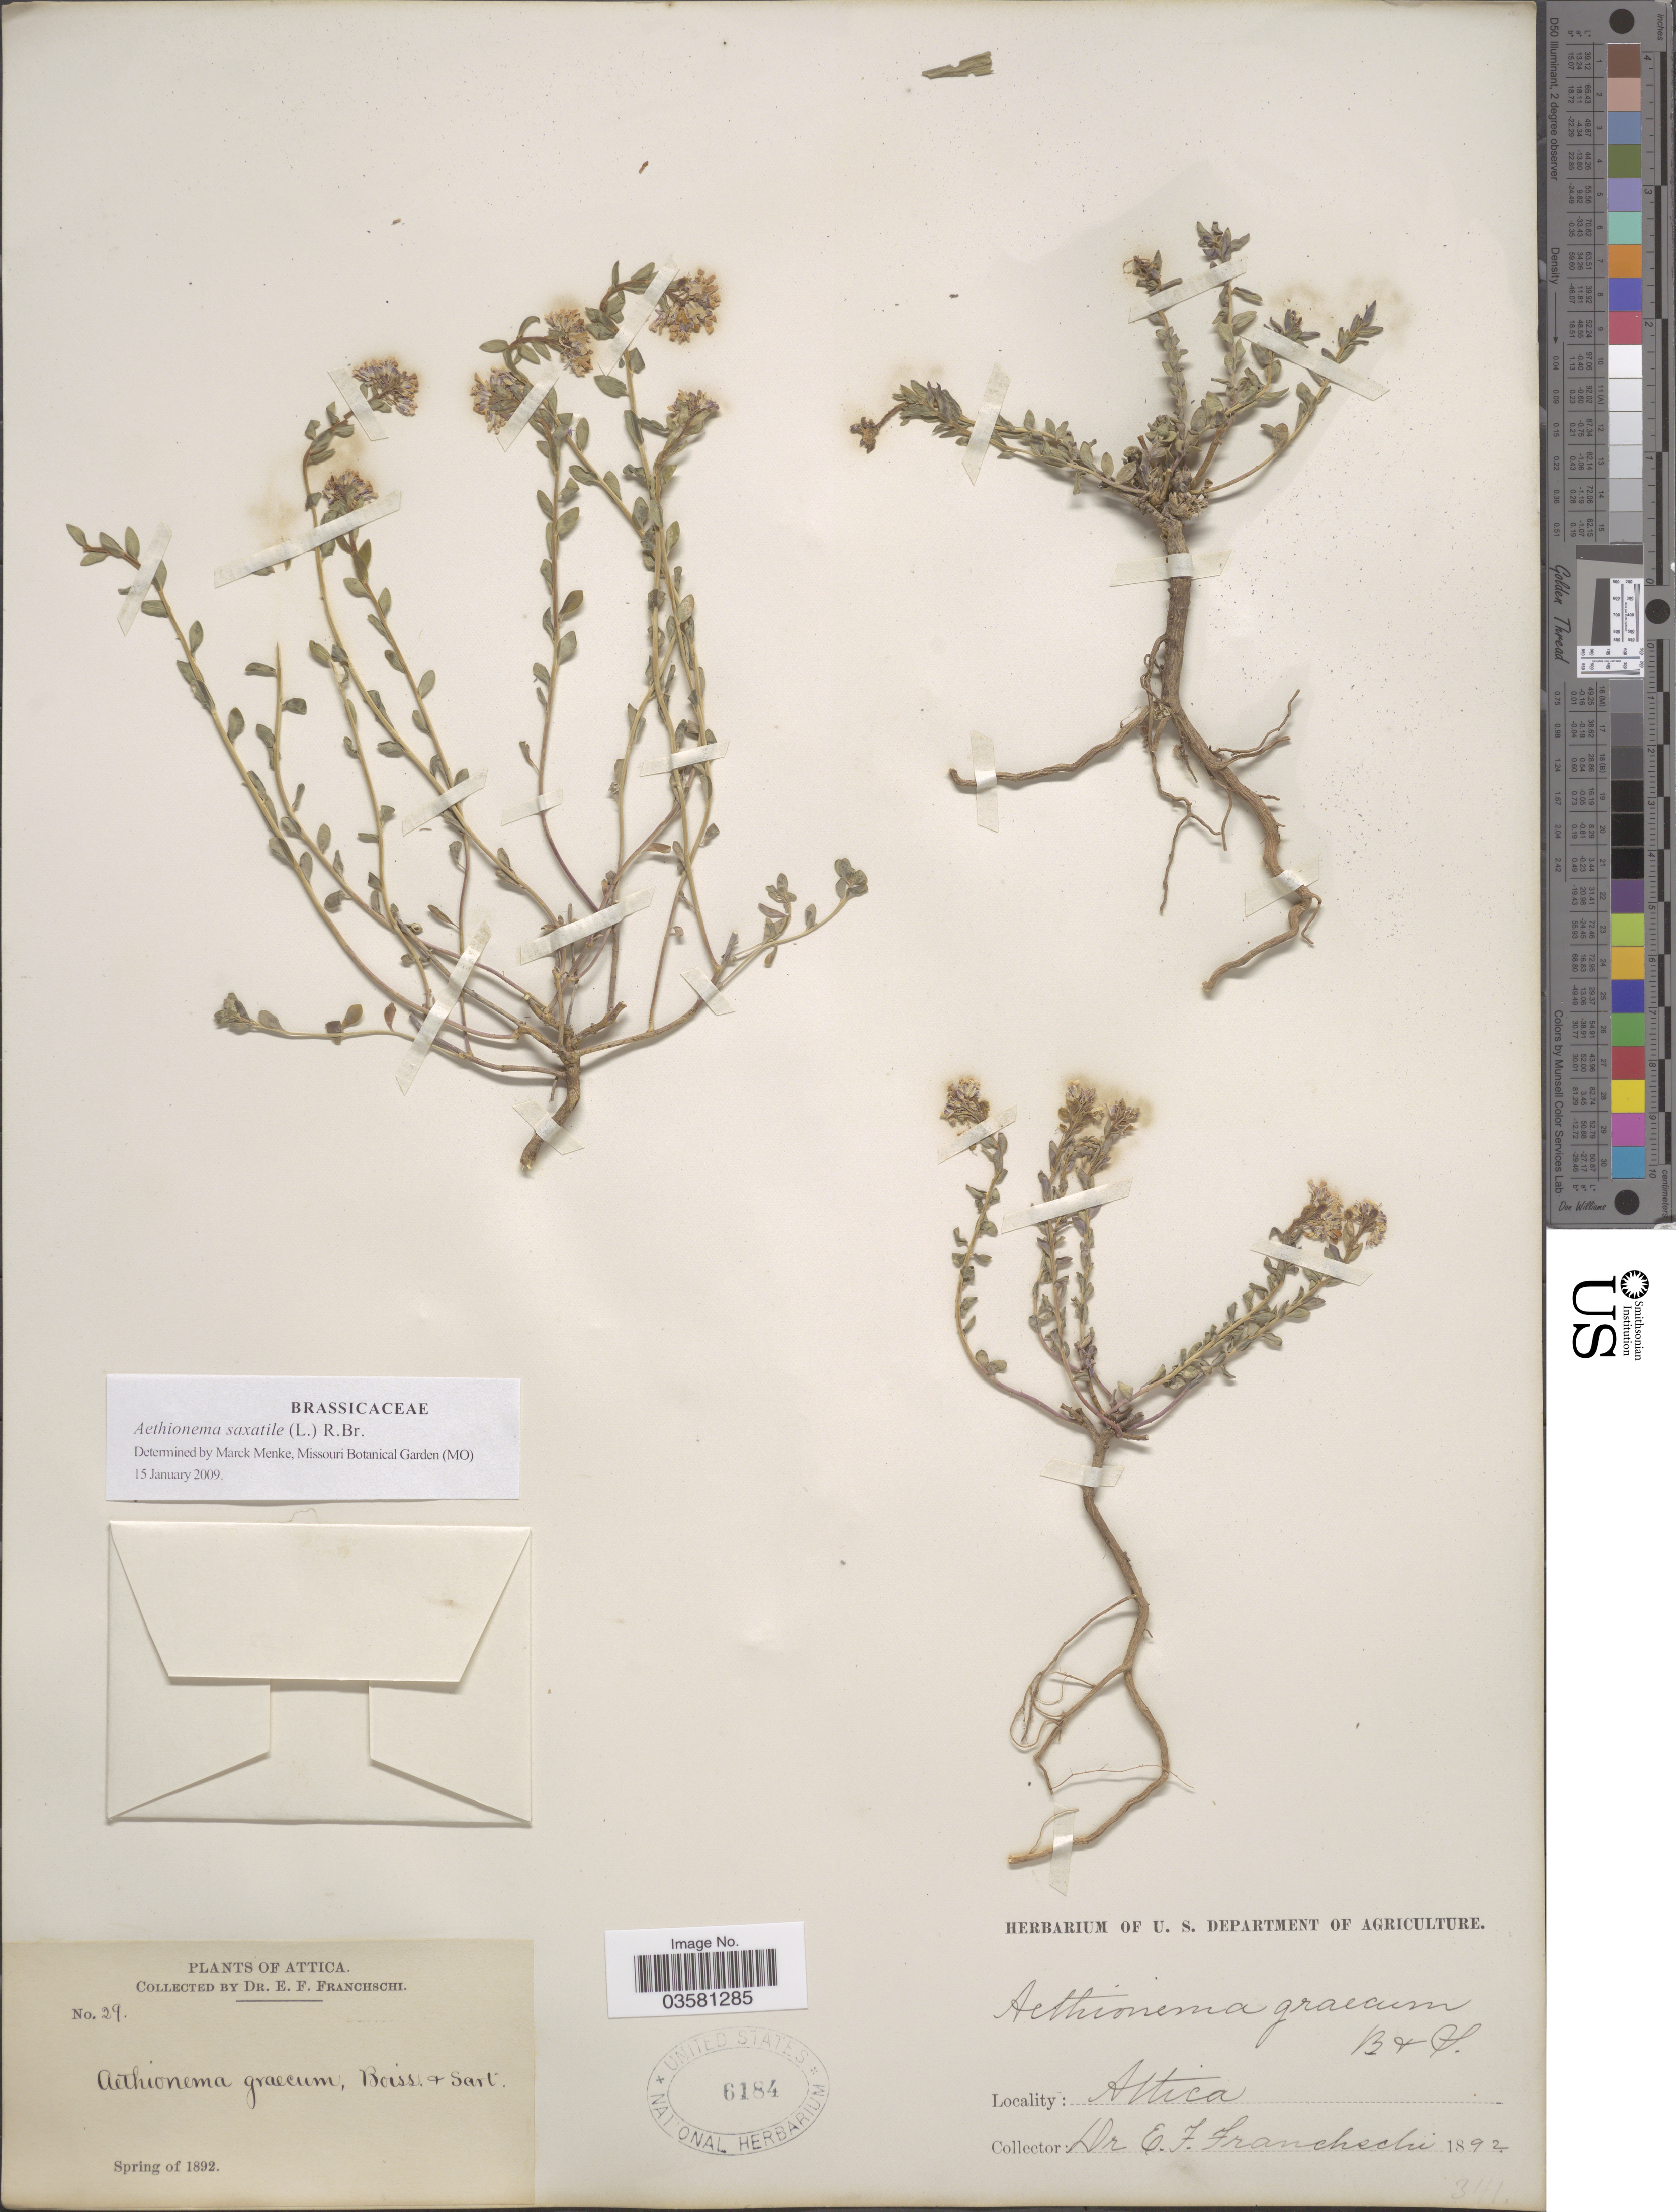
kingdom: Plantae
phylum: Tracheophyta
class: Magnoliopsida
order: Brassicales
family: Brassicaceae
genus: Aethionema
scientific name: Aethionema saxatile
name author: (L.) W.T. Aiton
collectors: E. Franchschi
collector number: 29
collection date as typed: Spring of 1892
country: Greece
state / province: Attica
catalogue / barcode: US 6184